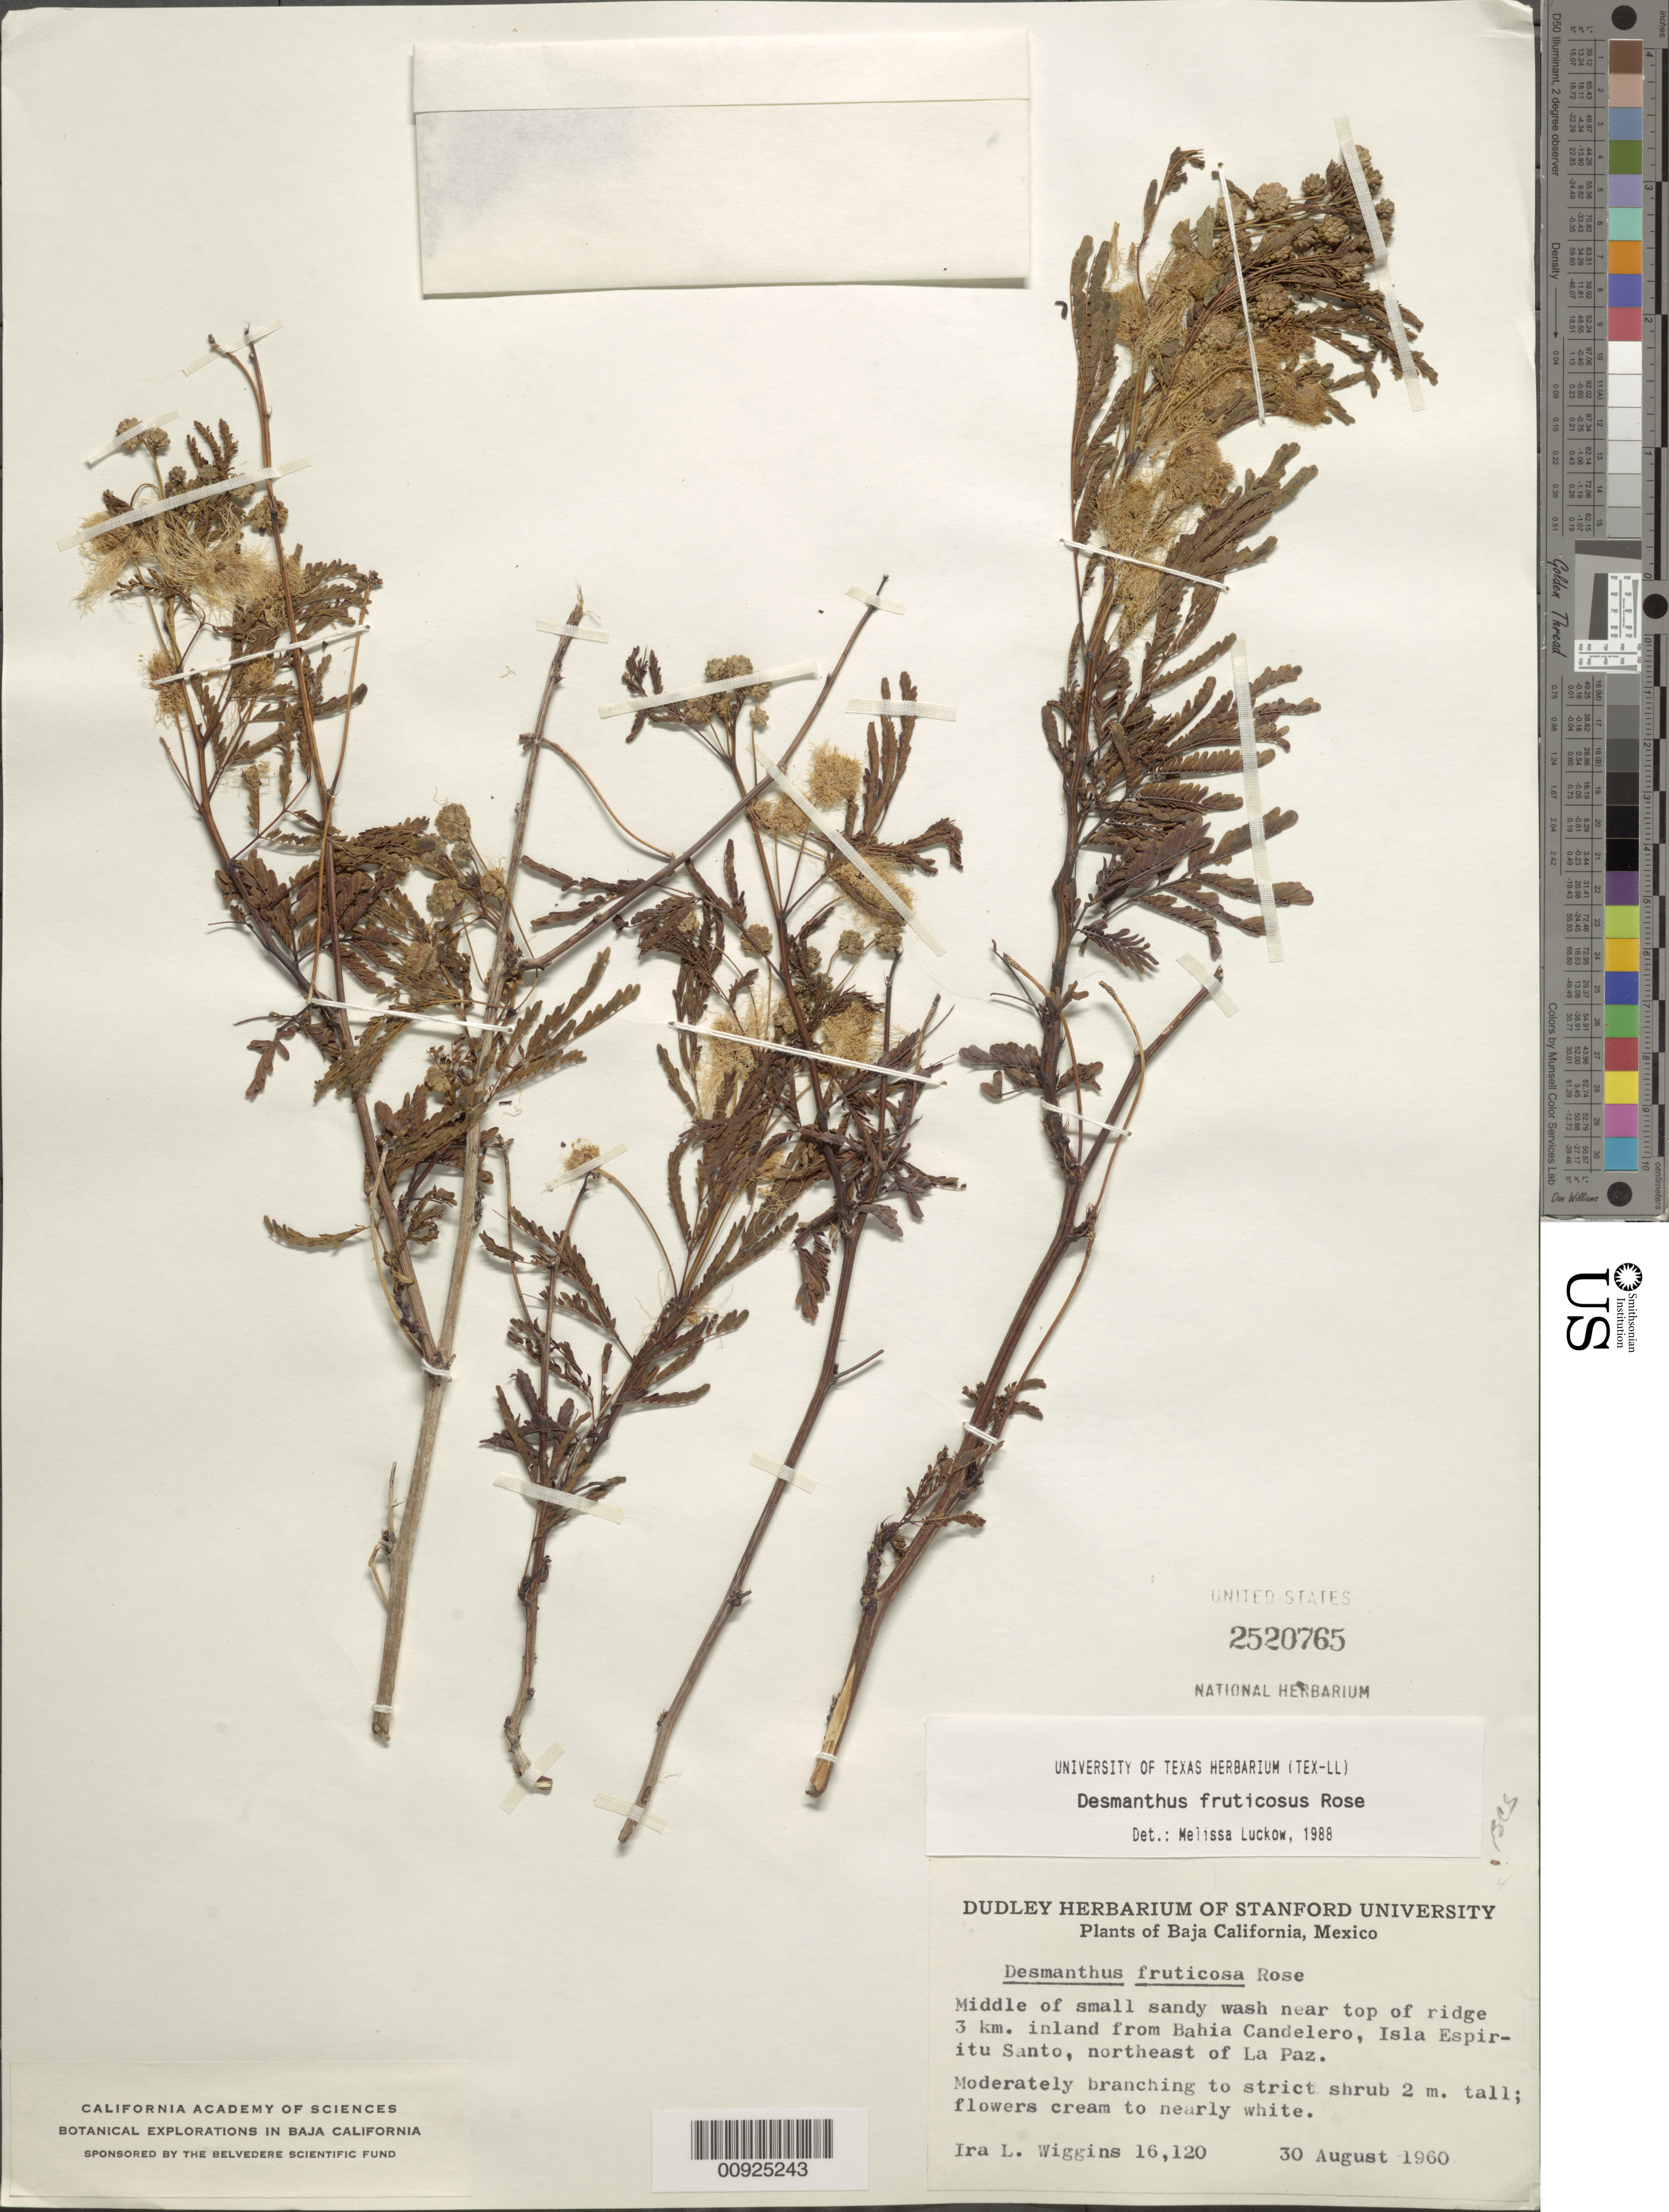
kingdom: Plantae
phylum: Tracheophyta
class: Magnoliopsida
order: Fabales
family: Fabaceae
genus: Desmanthus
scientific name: Desmanthus fruticosus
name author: Rose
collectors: I. L. Wiggins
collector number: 16120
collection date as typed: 30 Aug 1960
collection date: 1960-08-30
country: Mexico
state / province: Baja California Sur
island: Espiritu Santo I.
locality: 3 km. inland from Bahía Candelero, Isla Espíritu Santo, northeast of La Paz.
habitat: Middle of small sandy wash near top of ridge.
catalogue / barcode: US 2520765